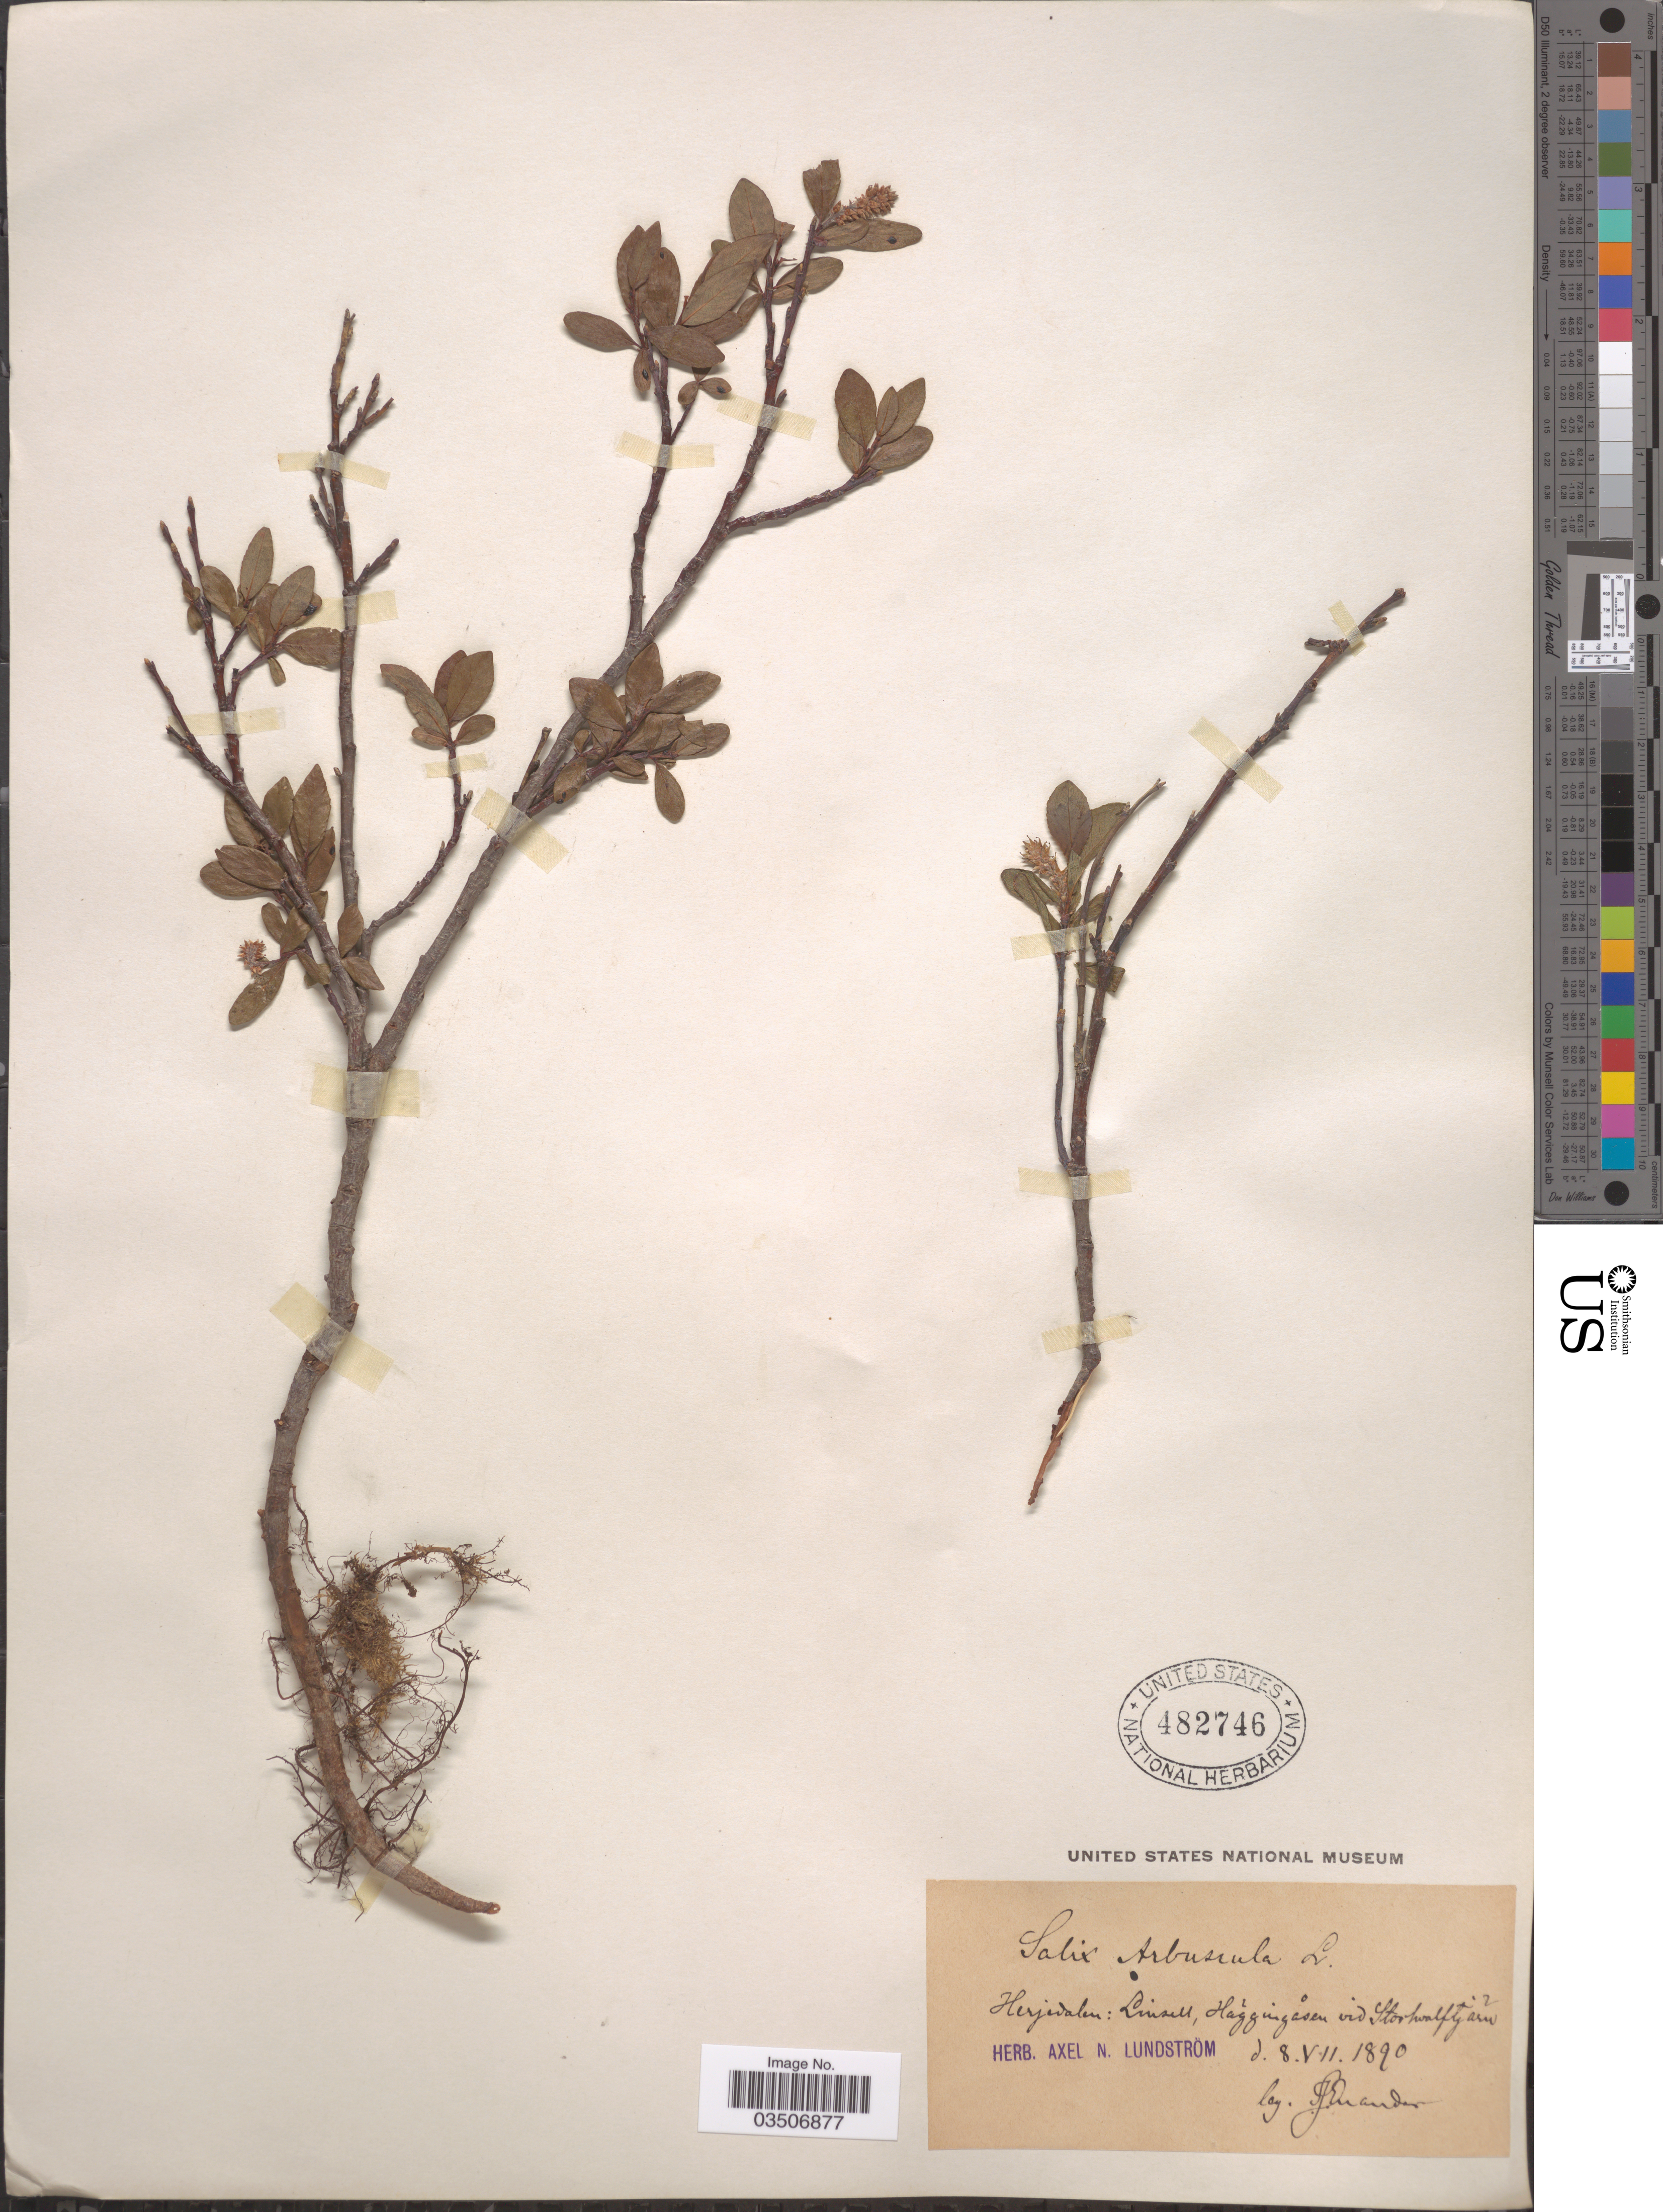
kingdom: Plantae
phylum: Tracheophyta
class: Magnoliopsida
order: Malpighiales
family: Salicaceae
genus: Salix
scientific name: Salix arbuscula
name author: L.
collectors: S. Enander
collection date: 1890-07-08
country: Sweden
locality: Herjedalen: Linsell, Haggingåsen vid Storhvalftjarn. [interpreted]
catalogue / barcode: US 482746